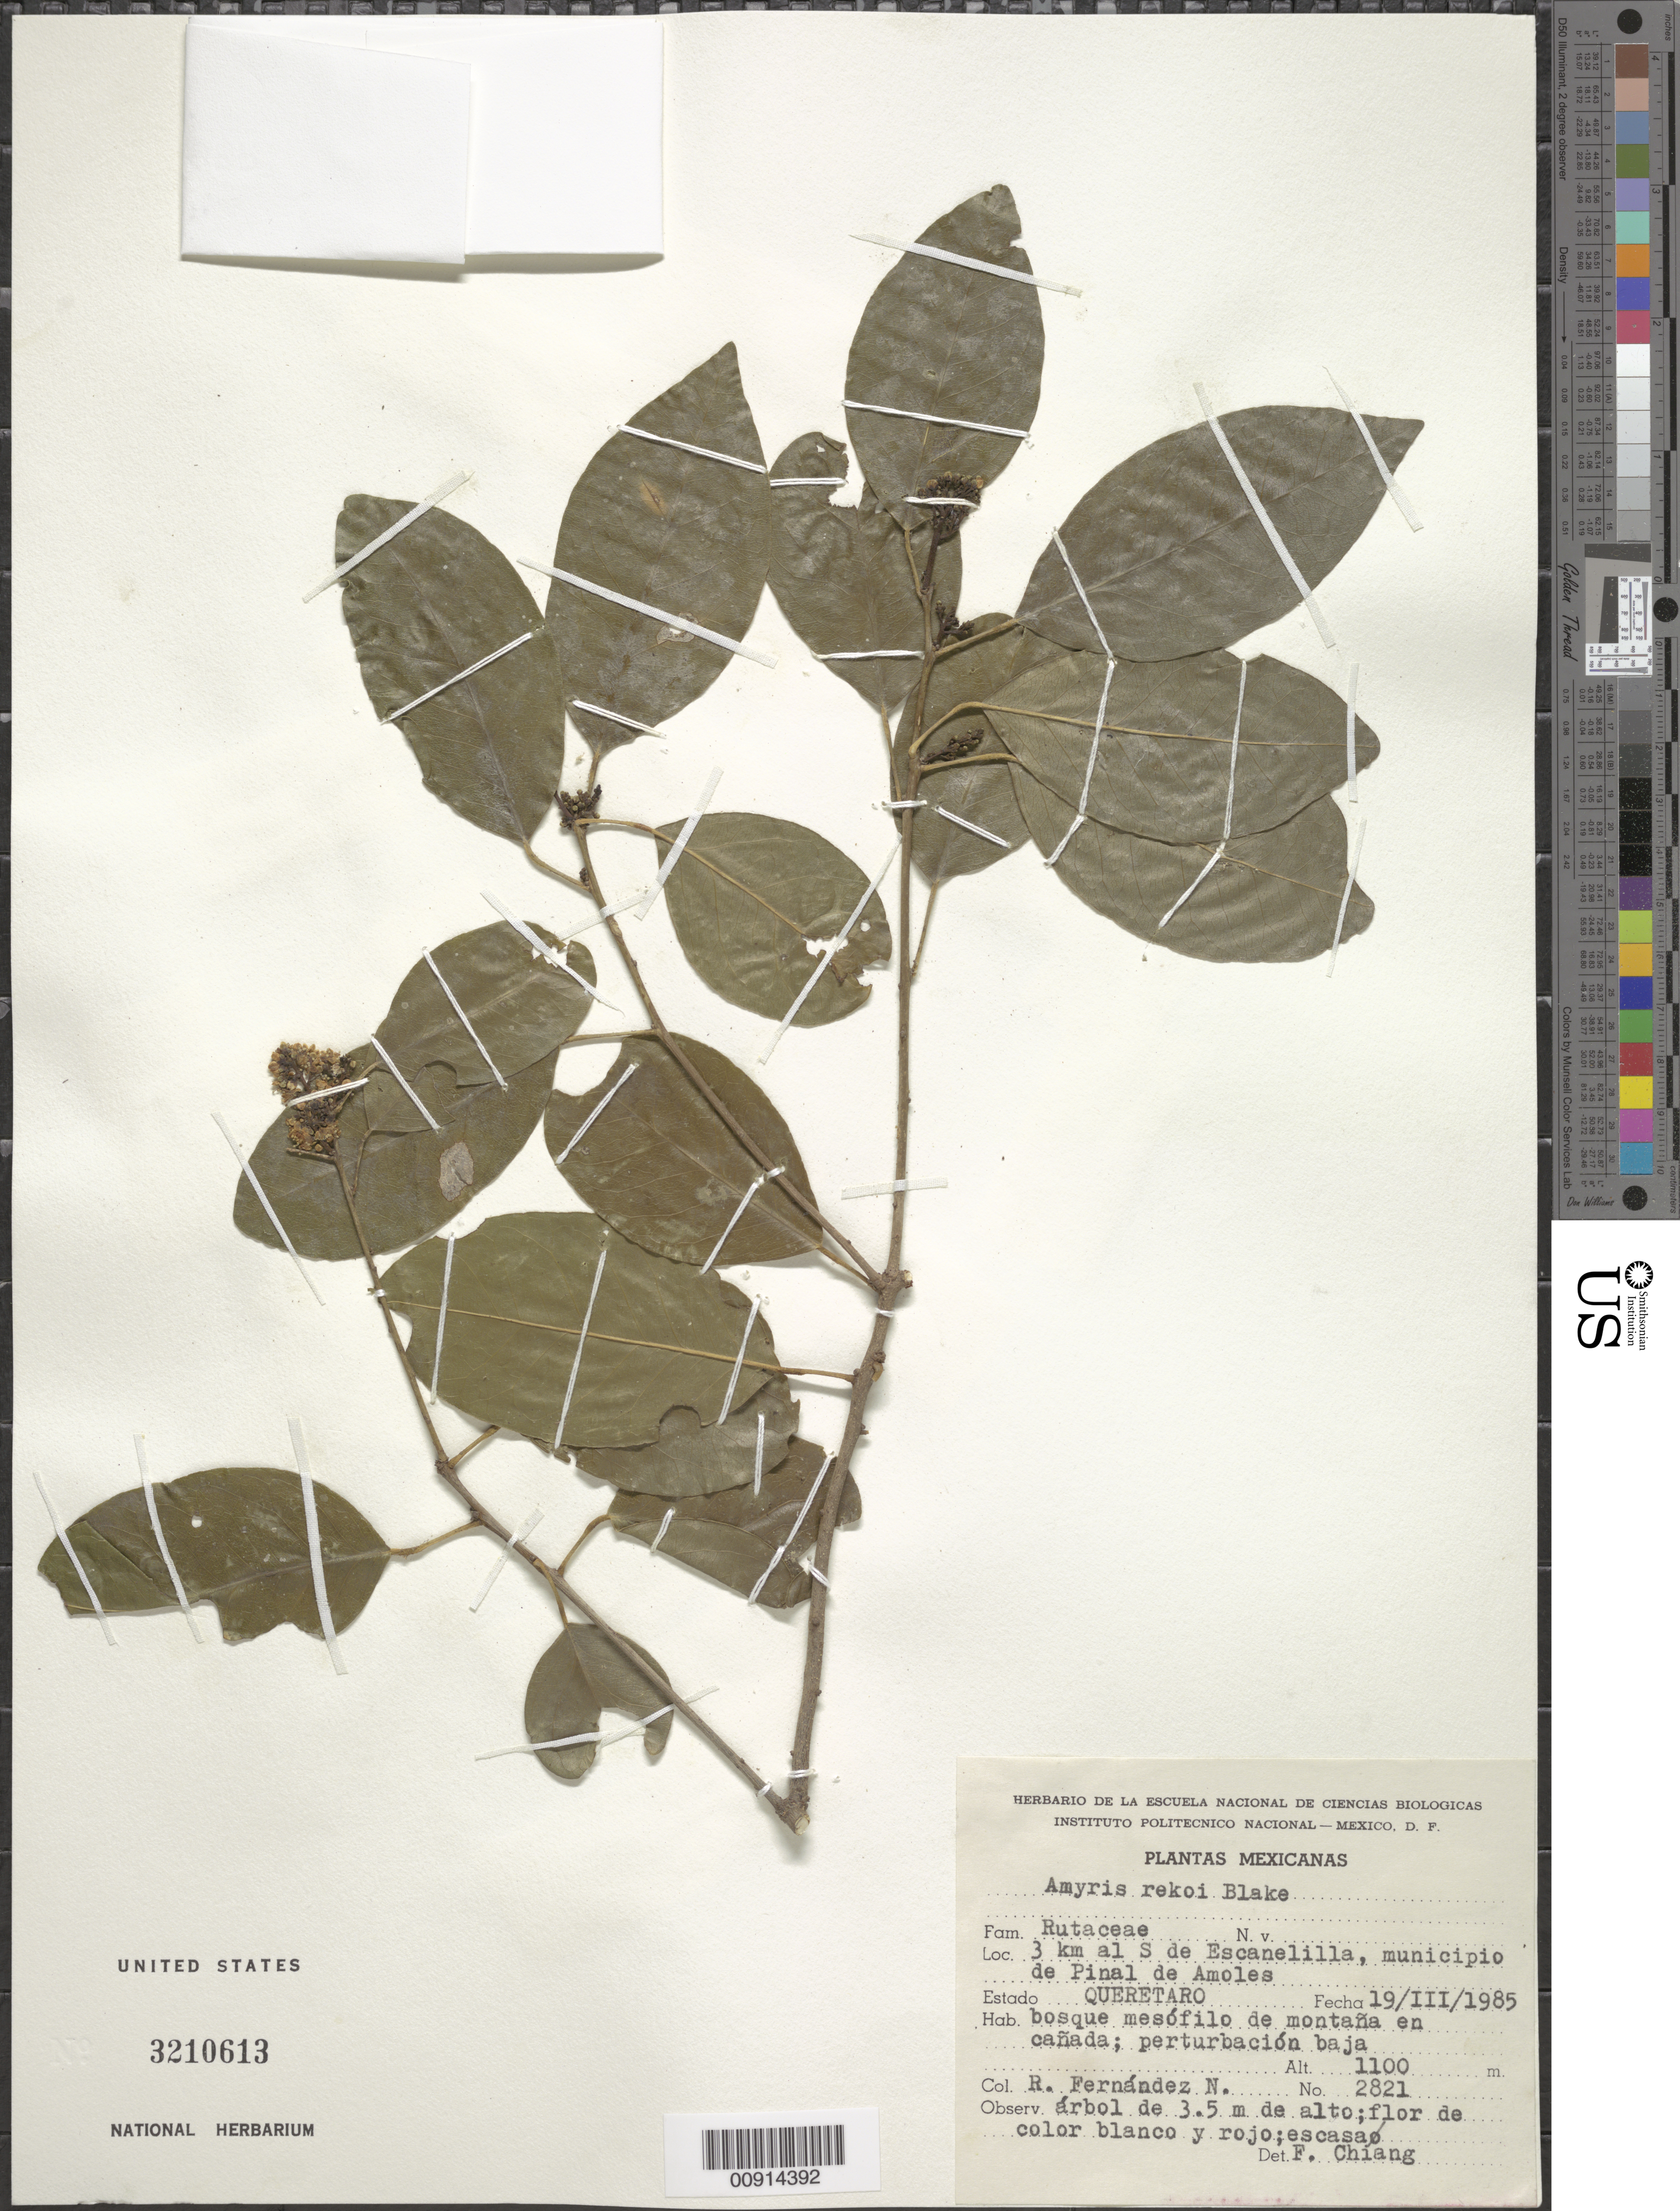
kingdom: Plantae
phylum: Tracheophyta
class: Magnoliopsida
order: Sapindales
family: Rutaceae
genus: Amyris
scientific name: Amyris rekoi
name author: Blake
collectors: R. Fernández Nava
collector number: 2821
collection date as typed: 19 Mar 1985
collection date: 1985-03-19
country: Mexico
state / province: Queretaro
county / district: Pinal de Amoles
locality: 3 km. al S de Escanelilla, municipio de Pinal de Amoles, Querétaro.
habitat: Bosque mesófilo de montaña en cañada; perturbación baja.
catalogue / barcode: US 3210613